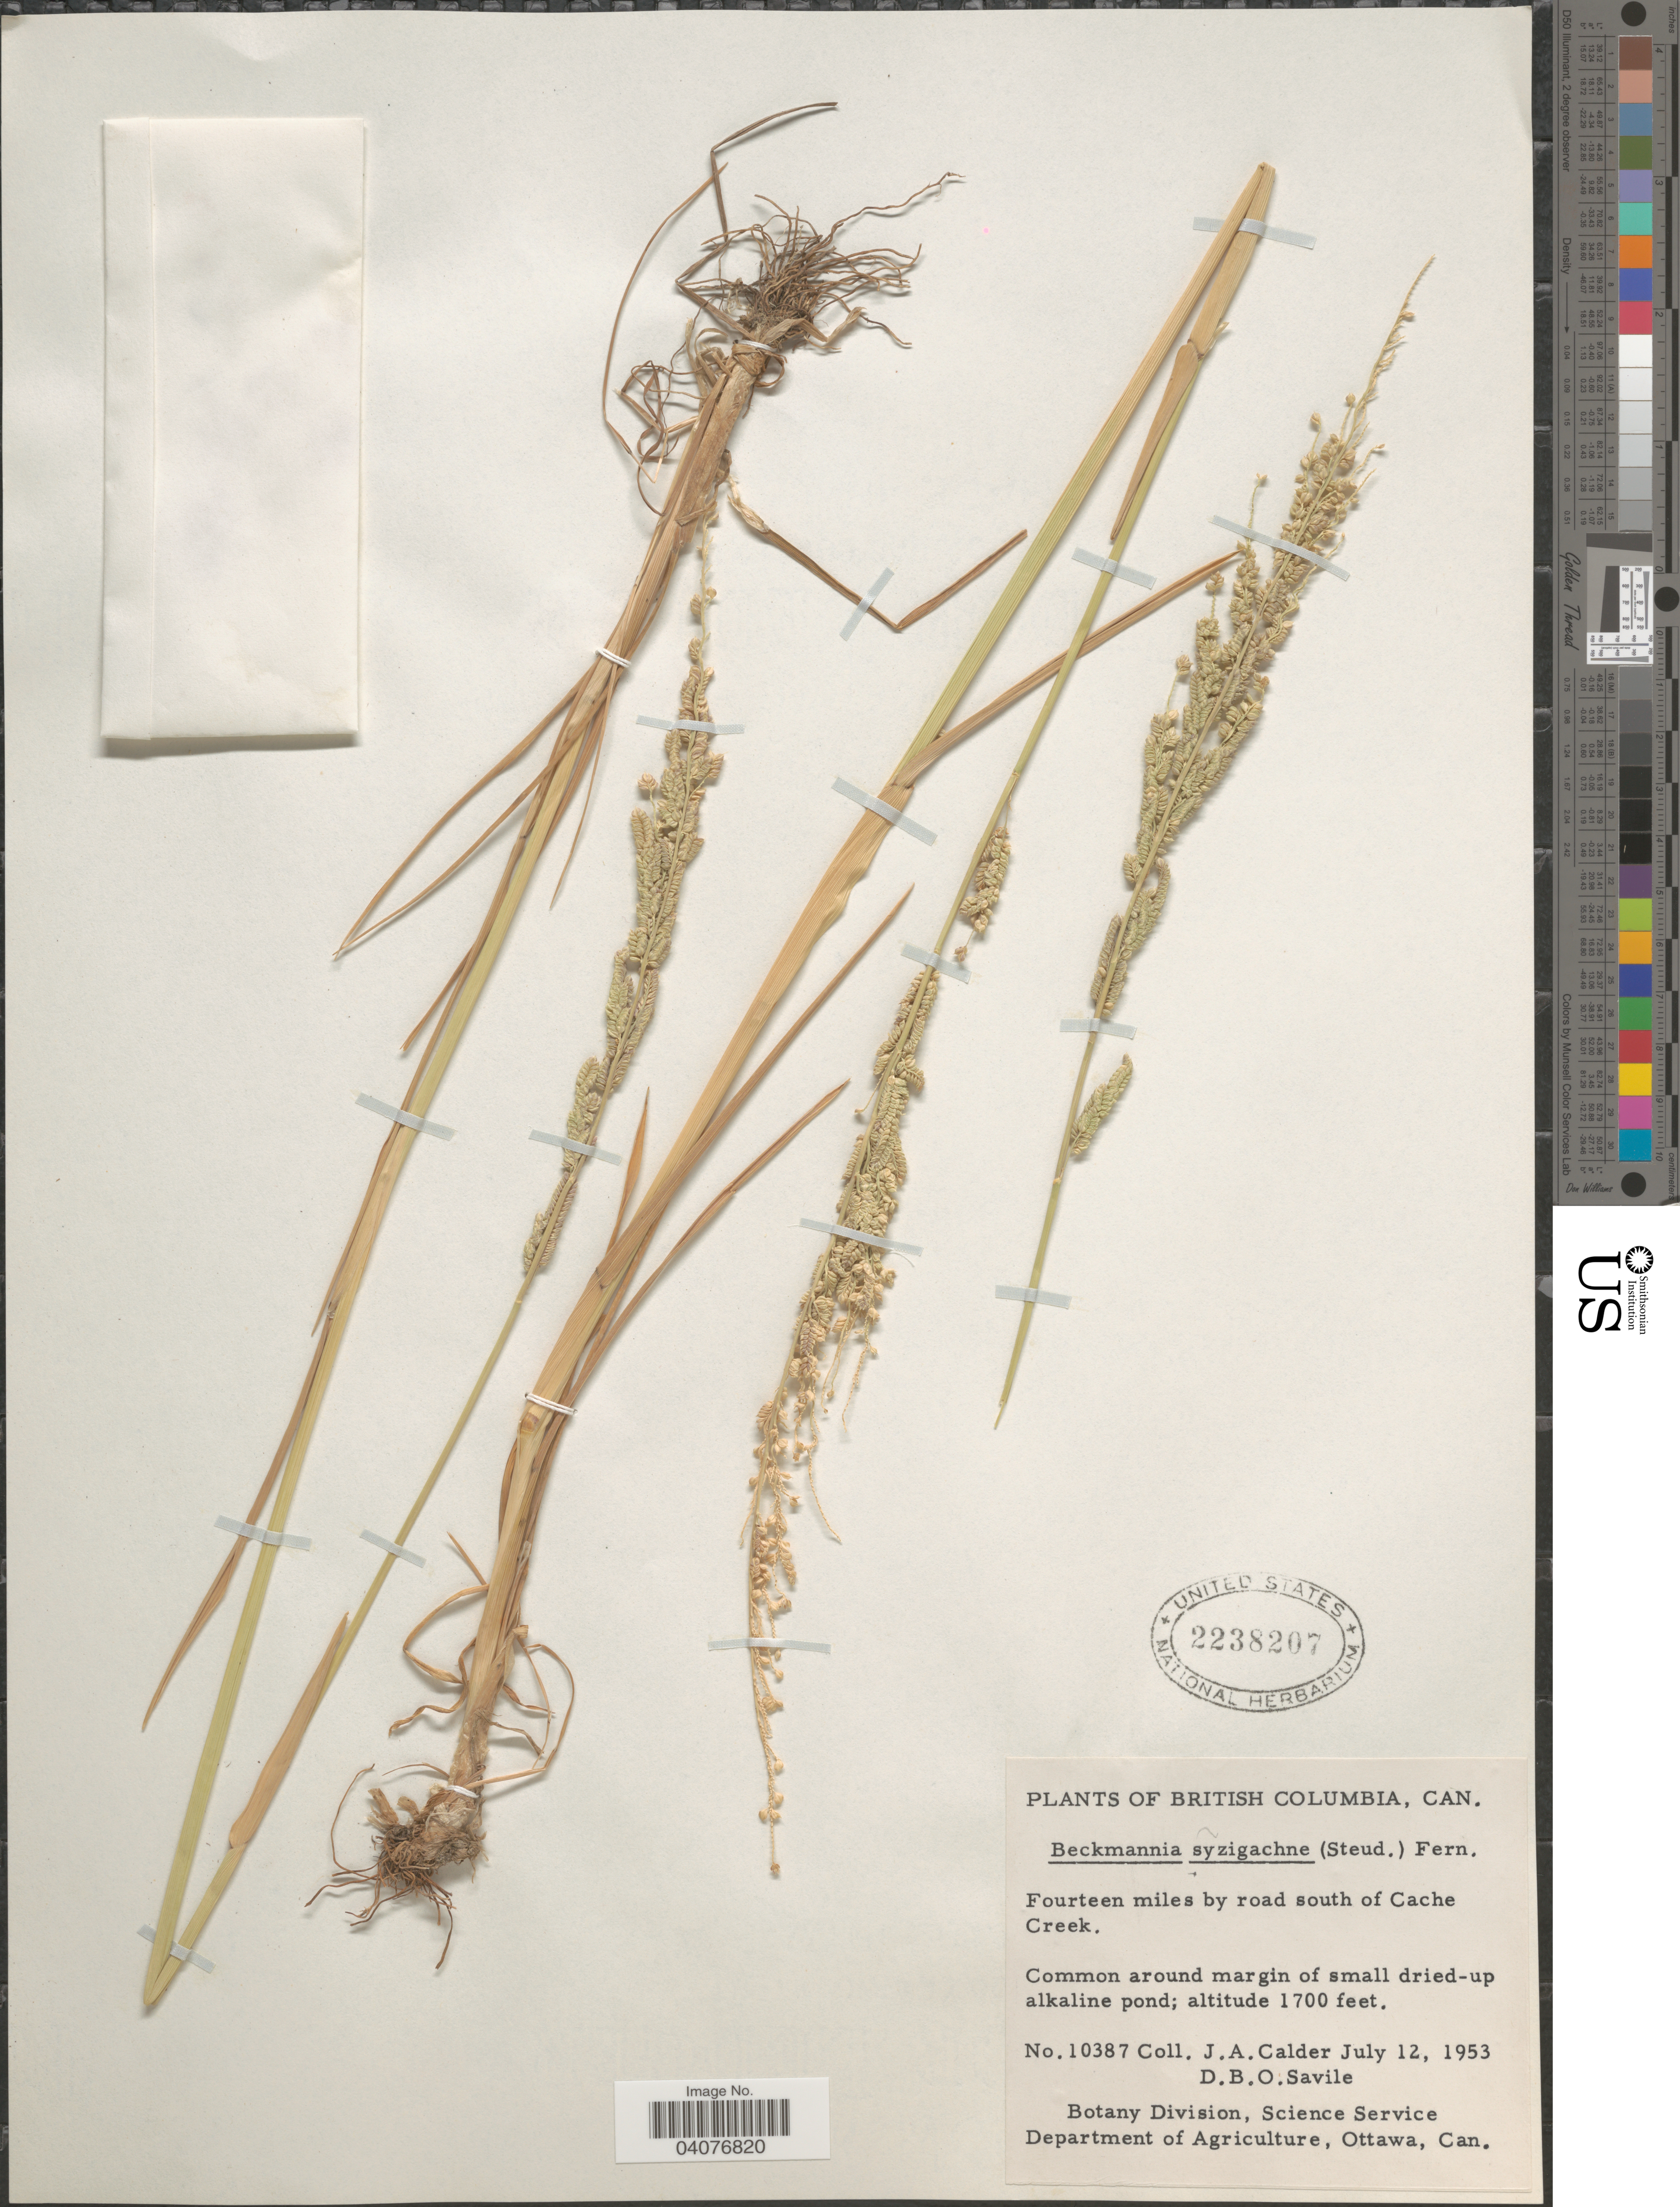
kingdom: Plantae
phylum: Tracheophyta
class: Liliopsida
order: Poales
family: Poaceae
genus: Beckmannia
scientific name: Beckmannia syzigachne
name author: (Steud.) Fernald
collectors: J. A. Calder & D. Savile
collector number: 10387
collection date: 1953-07-12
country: Canada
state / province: British Columbia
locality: Fourteen miles by road south of Cache Creek.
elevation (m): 518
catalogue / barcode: US 2238207